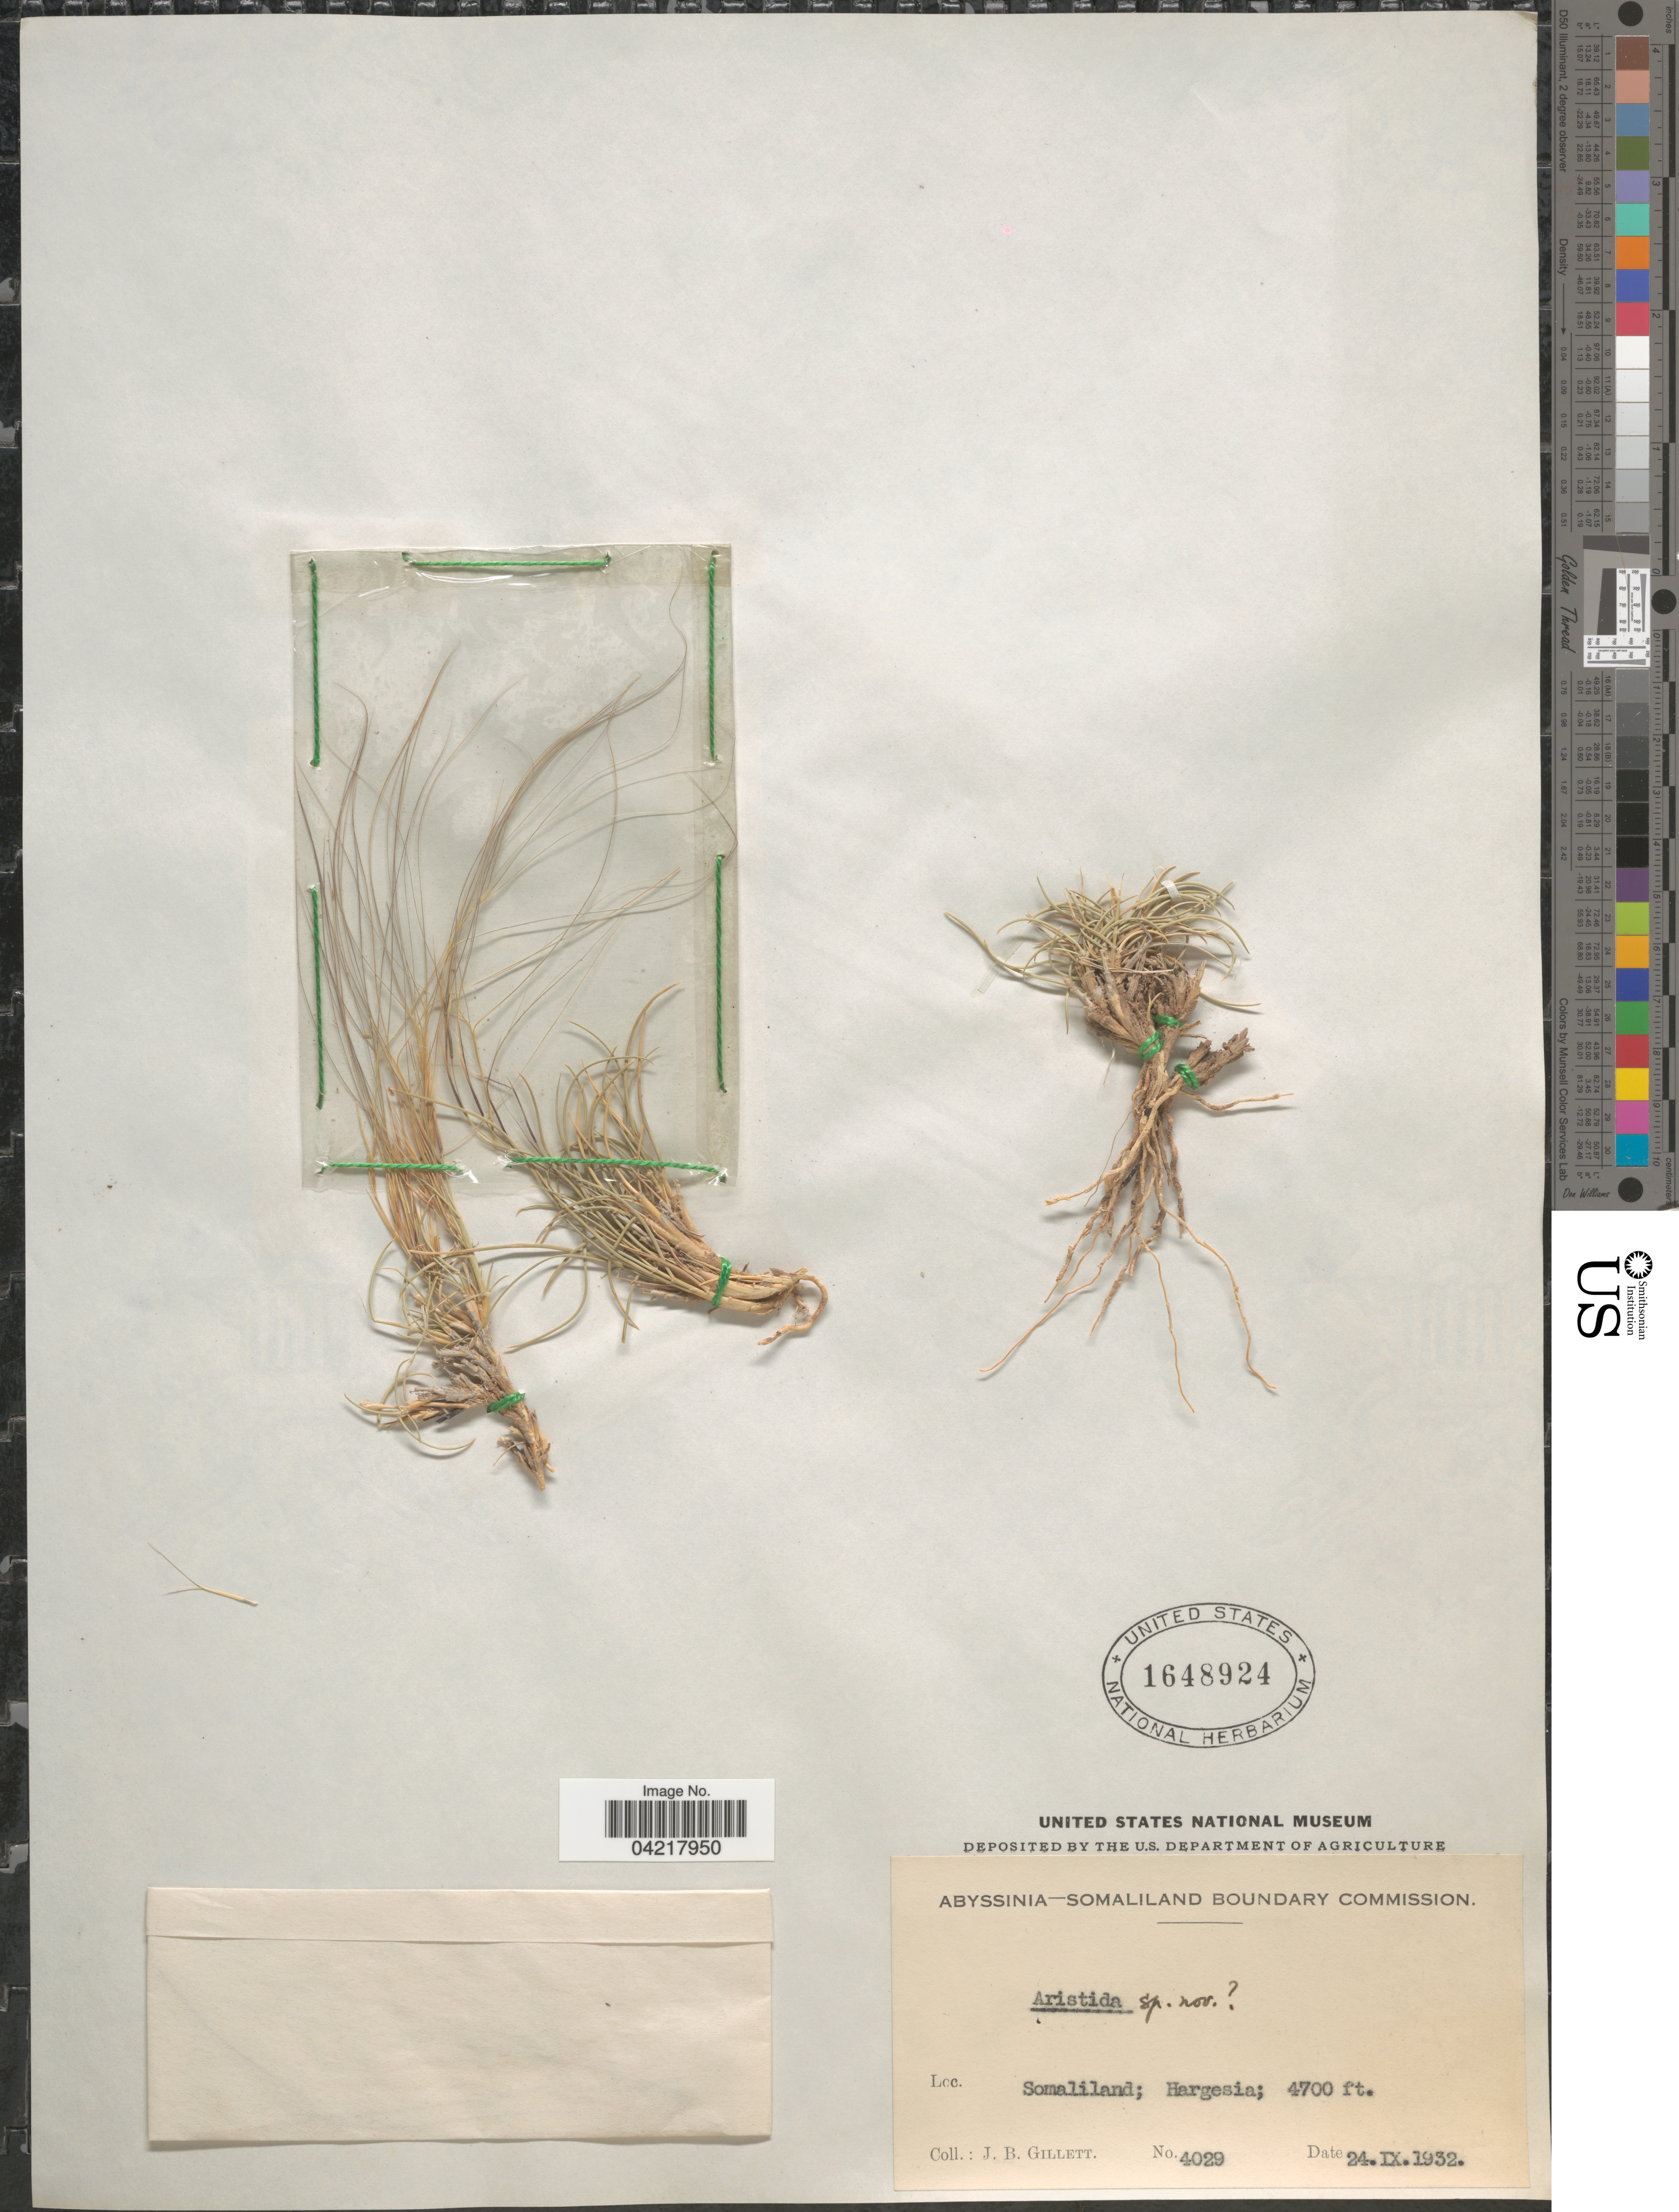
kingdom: Plantae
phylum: Tracheophyta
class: Liliopsida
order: Poales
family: Poaceae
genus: Aristida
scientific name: Aristida sp.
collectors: J. B. Gillett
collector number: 4029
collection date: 1932-09-24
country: Somalia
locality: Somaliland; Hargesia.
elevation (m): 1433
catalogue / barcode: US 1648924